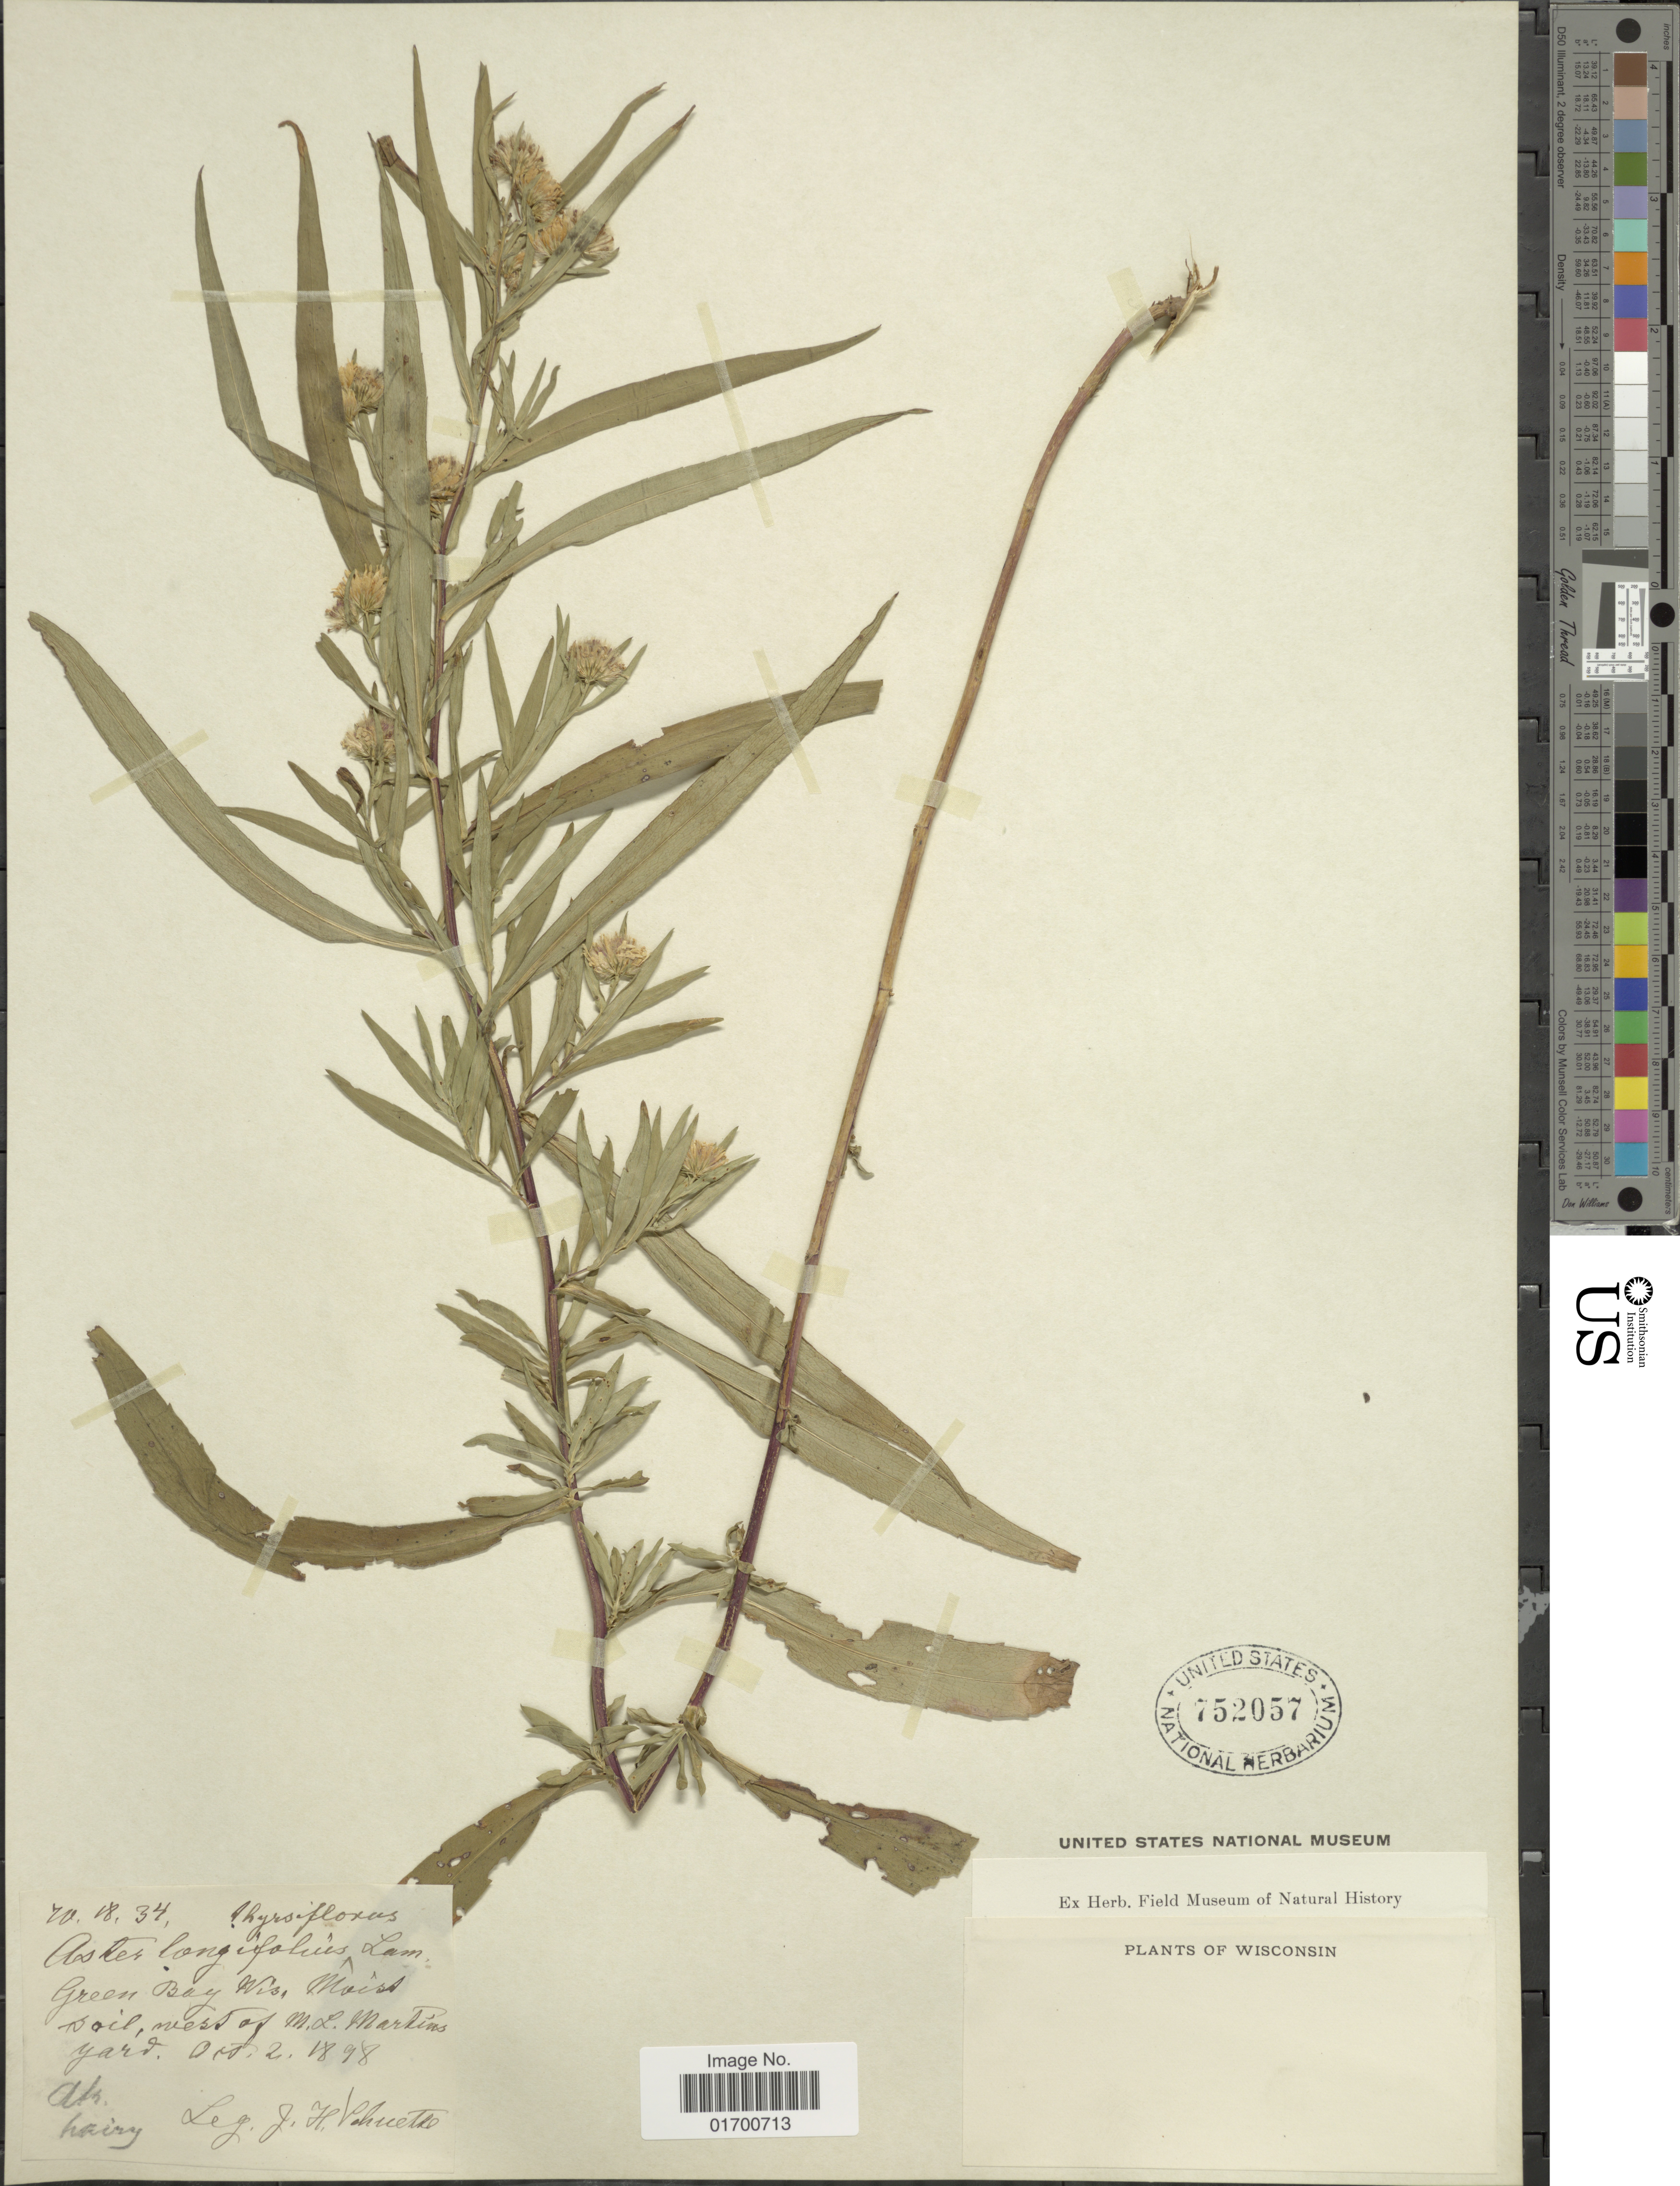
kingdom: Plantae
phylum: Tracheophyta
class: Magnoliopsida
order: Asterales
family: Asteraceae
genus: Symphyotrichum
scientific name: Symphyotrichum longifolium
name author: (Lam.) G.L. Nesom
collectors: J. H. Schuette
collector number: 1834*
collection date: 1898-10-02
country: United States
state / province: Wisconsin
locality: Green Bay, Wis., moist soil west of M.L. Martin's Yard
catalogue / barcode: US 752057